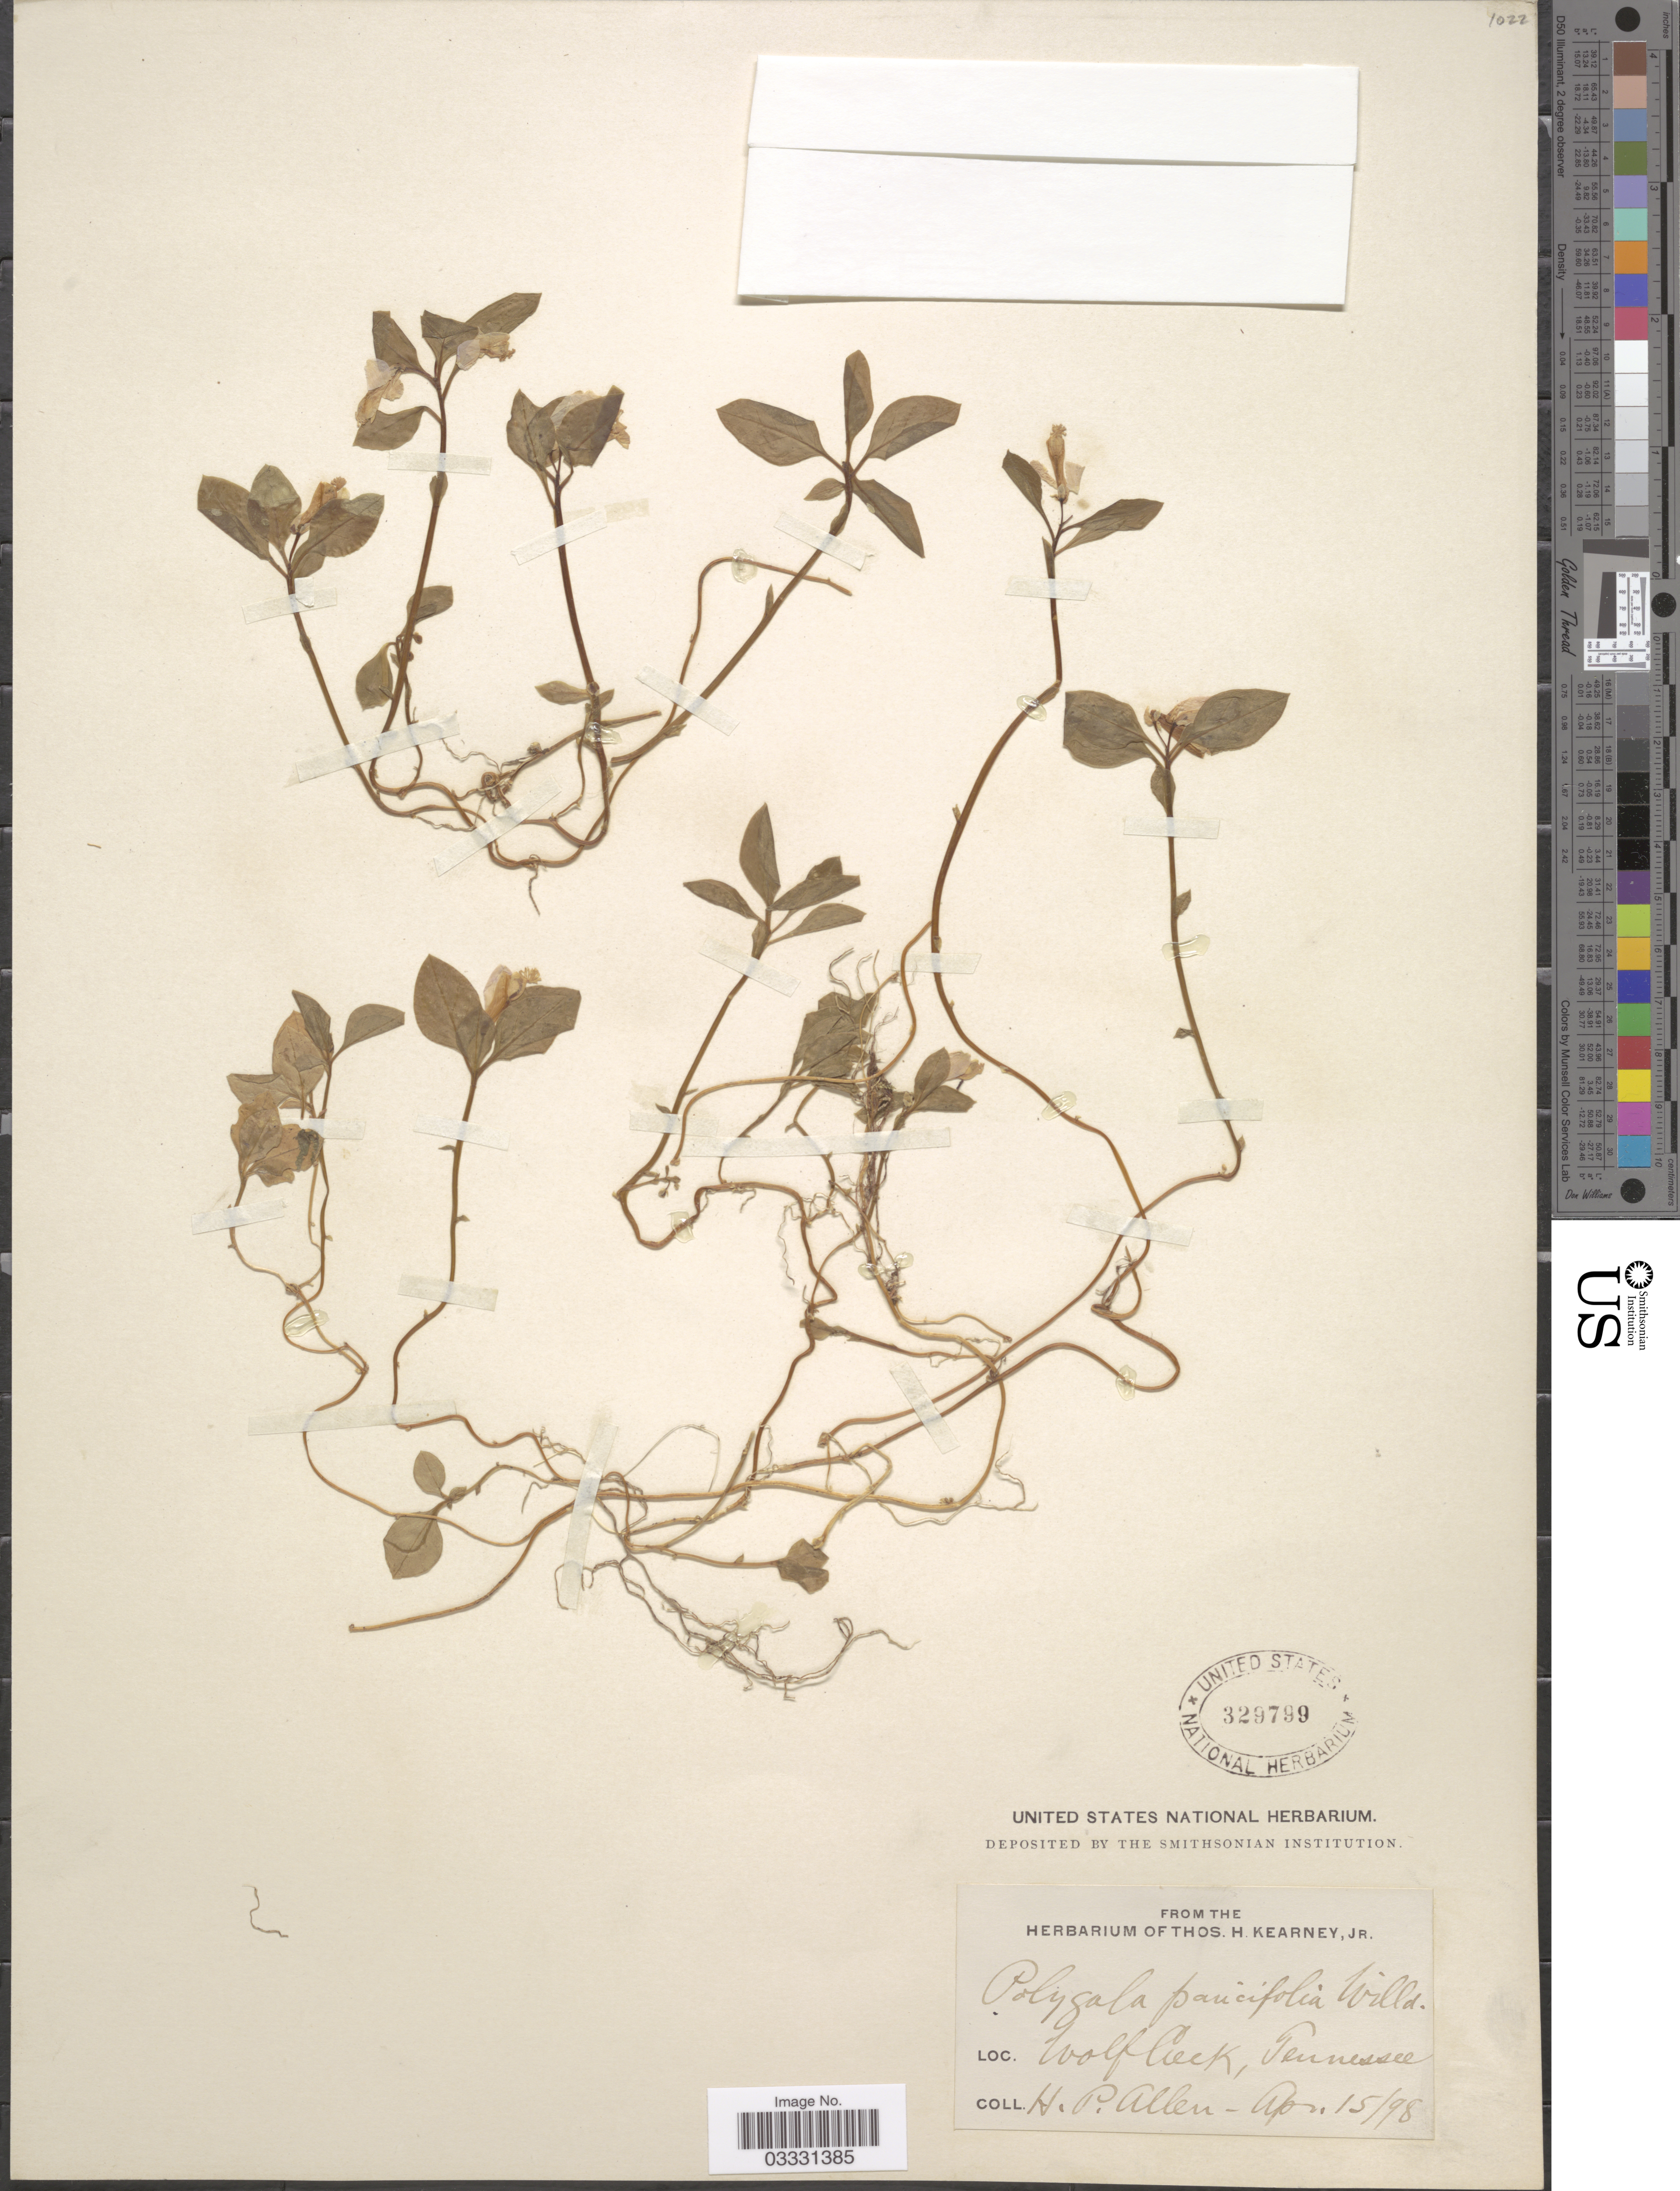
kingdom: Plantae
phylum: Tracheophyta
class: Magnoliopsida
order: Fabales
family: Polygalaceae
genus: Polygaloides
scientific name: Polygaloides paucifolia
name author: (Willd.) J.R. Abbott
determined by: Strong, Mark T., (BOT), Smithsonian Institution - National Museum of Natural History (UNITED STATES)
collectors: H. P. Allen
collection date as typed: Transcribed d/m/y: 15/4/98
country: United States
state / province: Tennessee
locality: Wolf Creek.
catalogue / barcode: US 329799